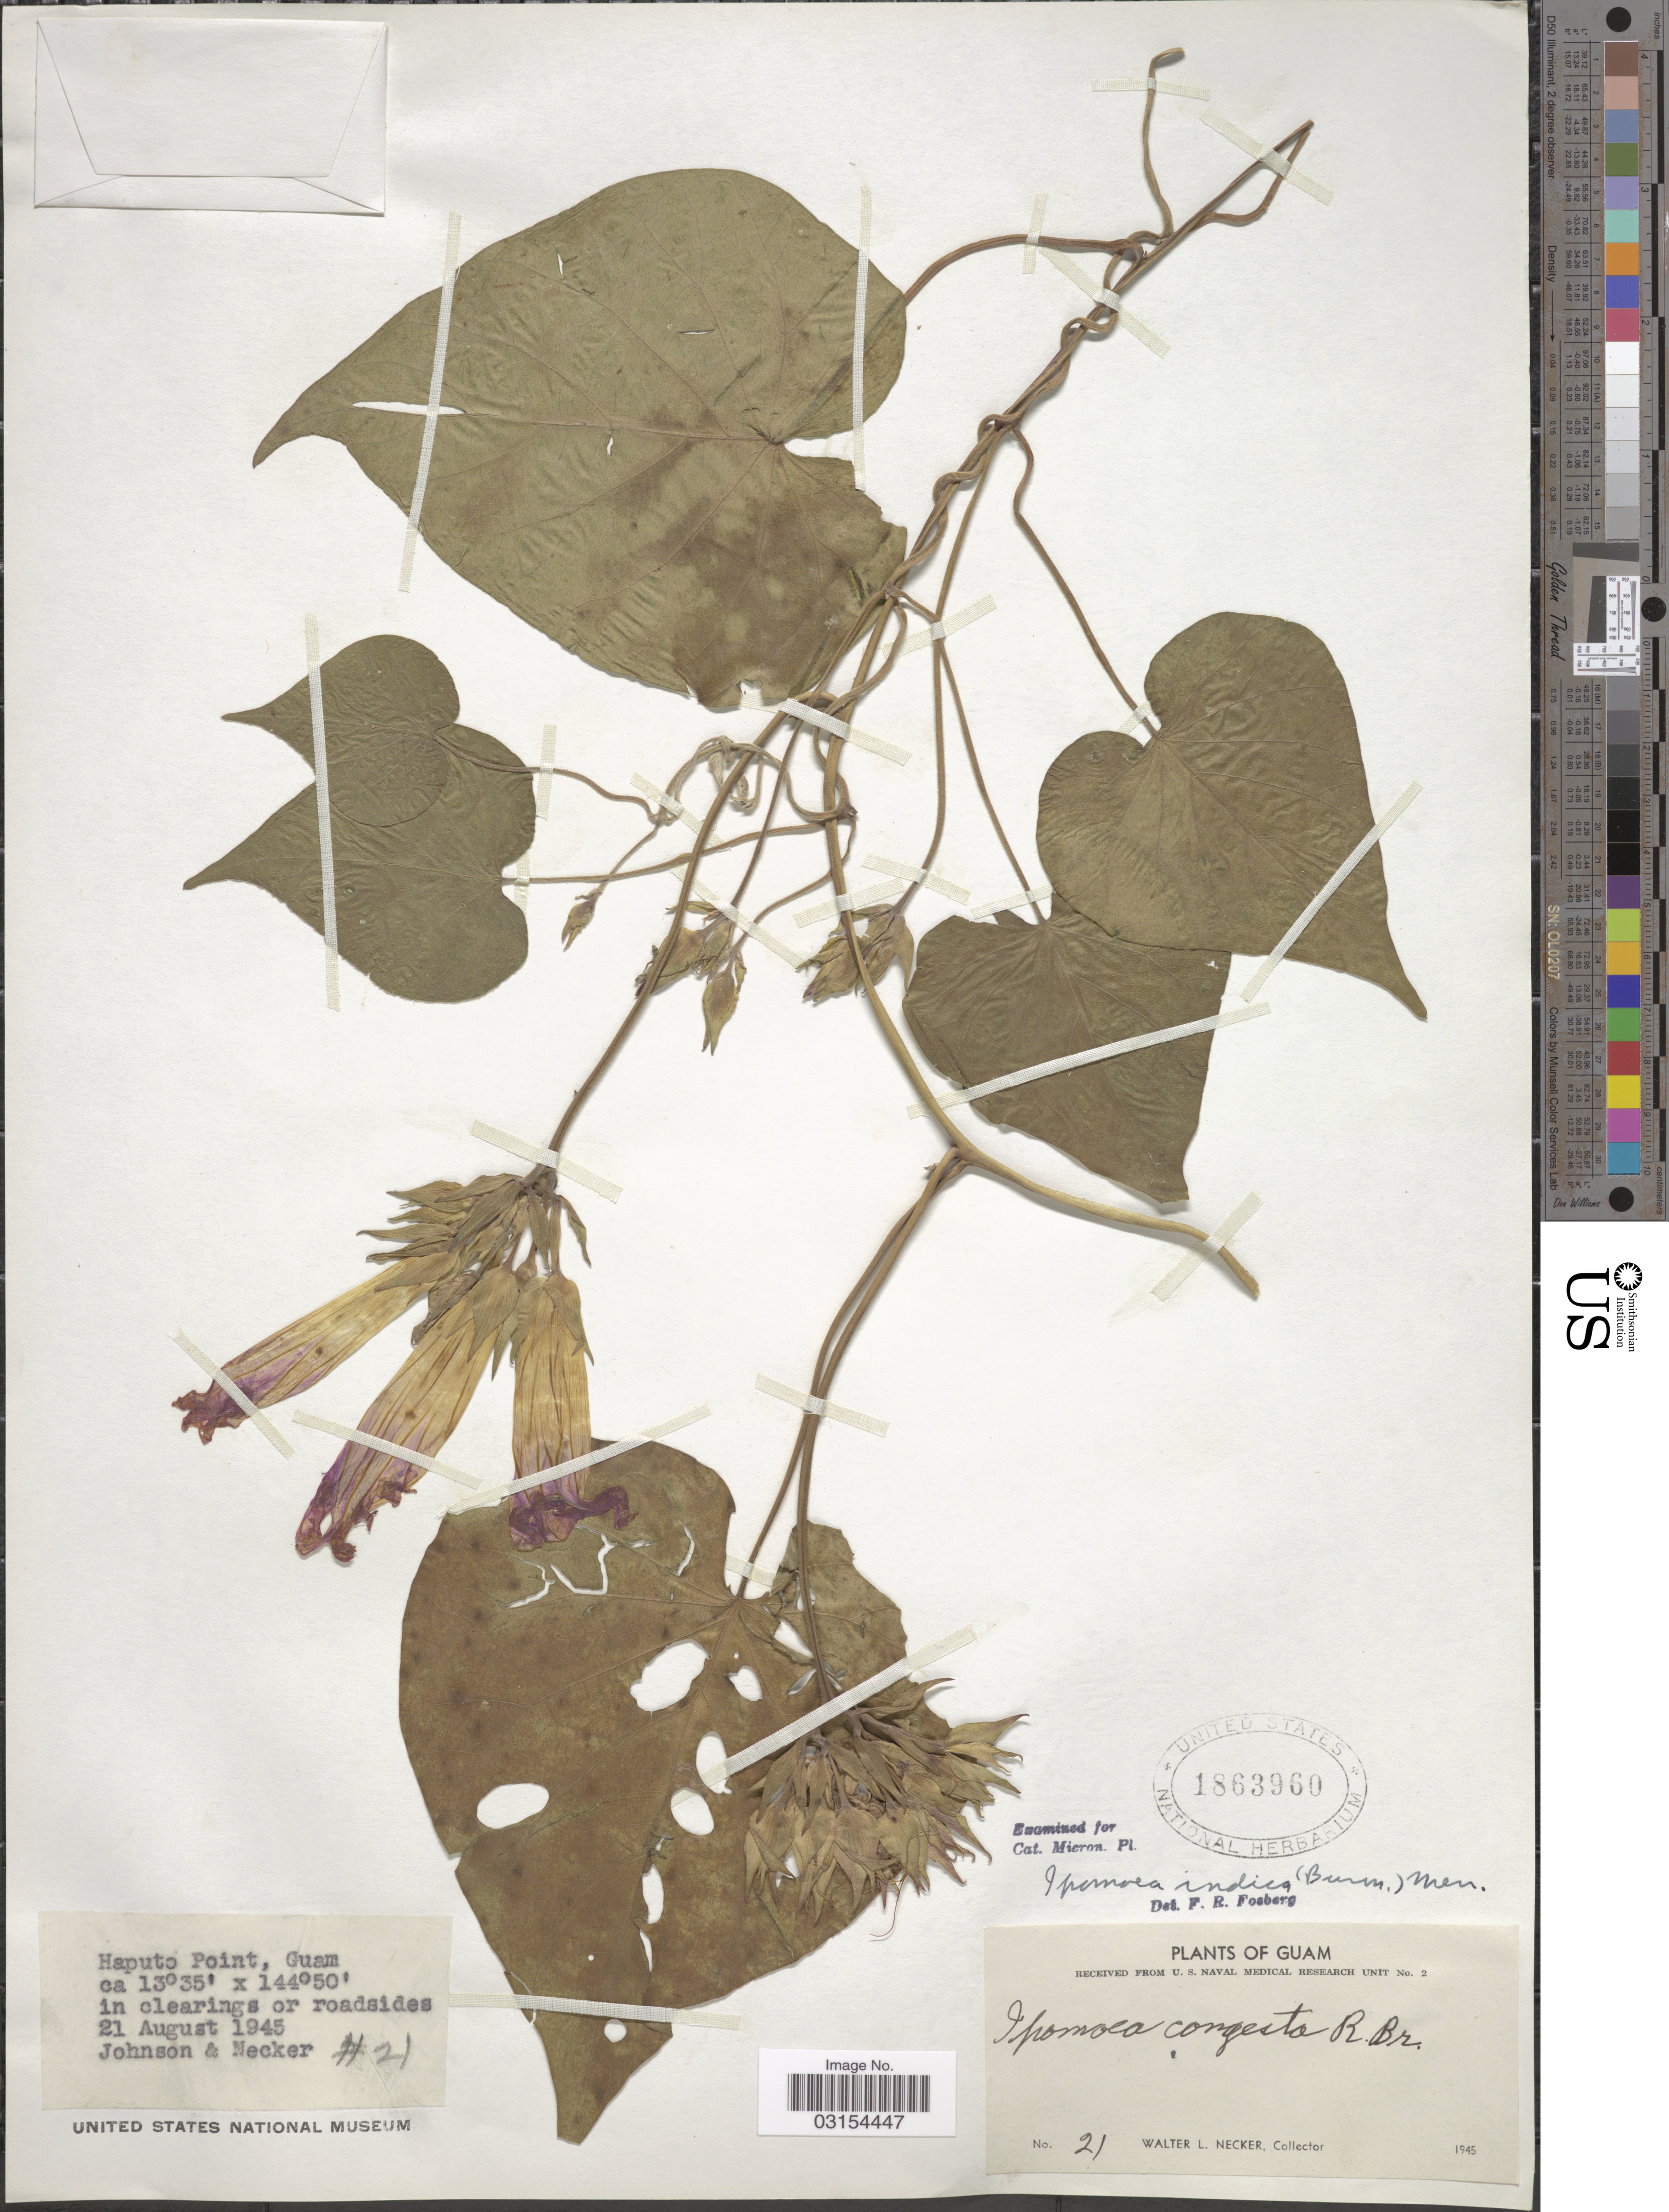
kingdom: Plantae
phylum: Tracheophyta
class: Magnoliopsida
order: Solanales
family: Convolvulaceae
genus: Ipomoea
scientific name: Ipomoea indica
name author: (Burm.) Merr.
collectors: -- Johnson & W. L. Necker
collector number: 21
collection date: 1945-08-21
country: Guam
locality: Haputo Point.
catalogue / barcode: US 1863960